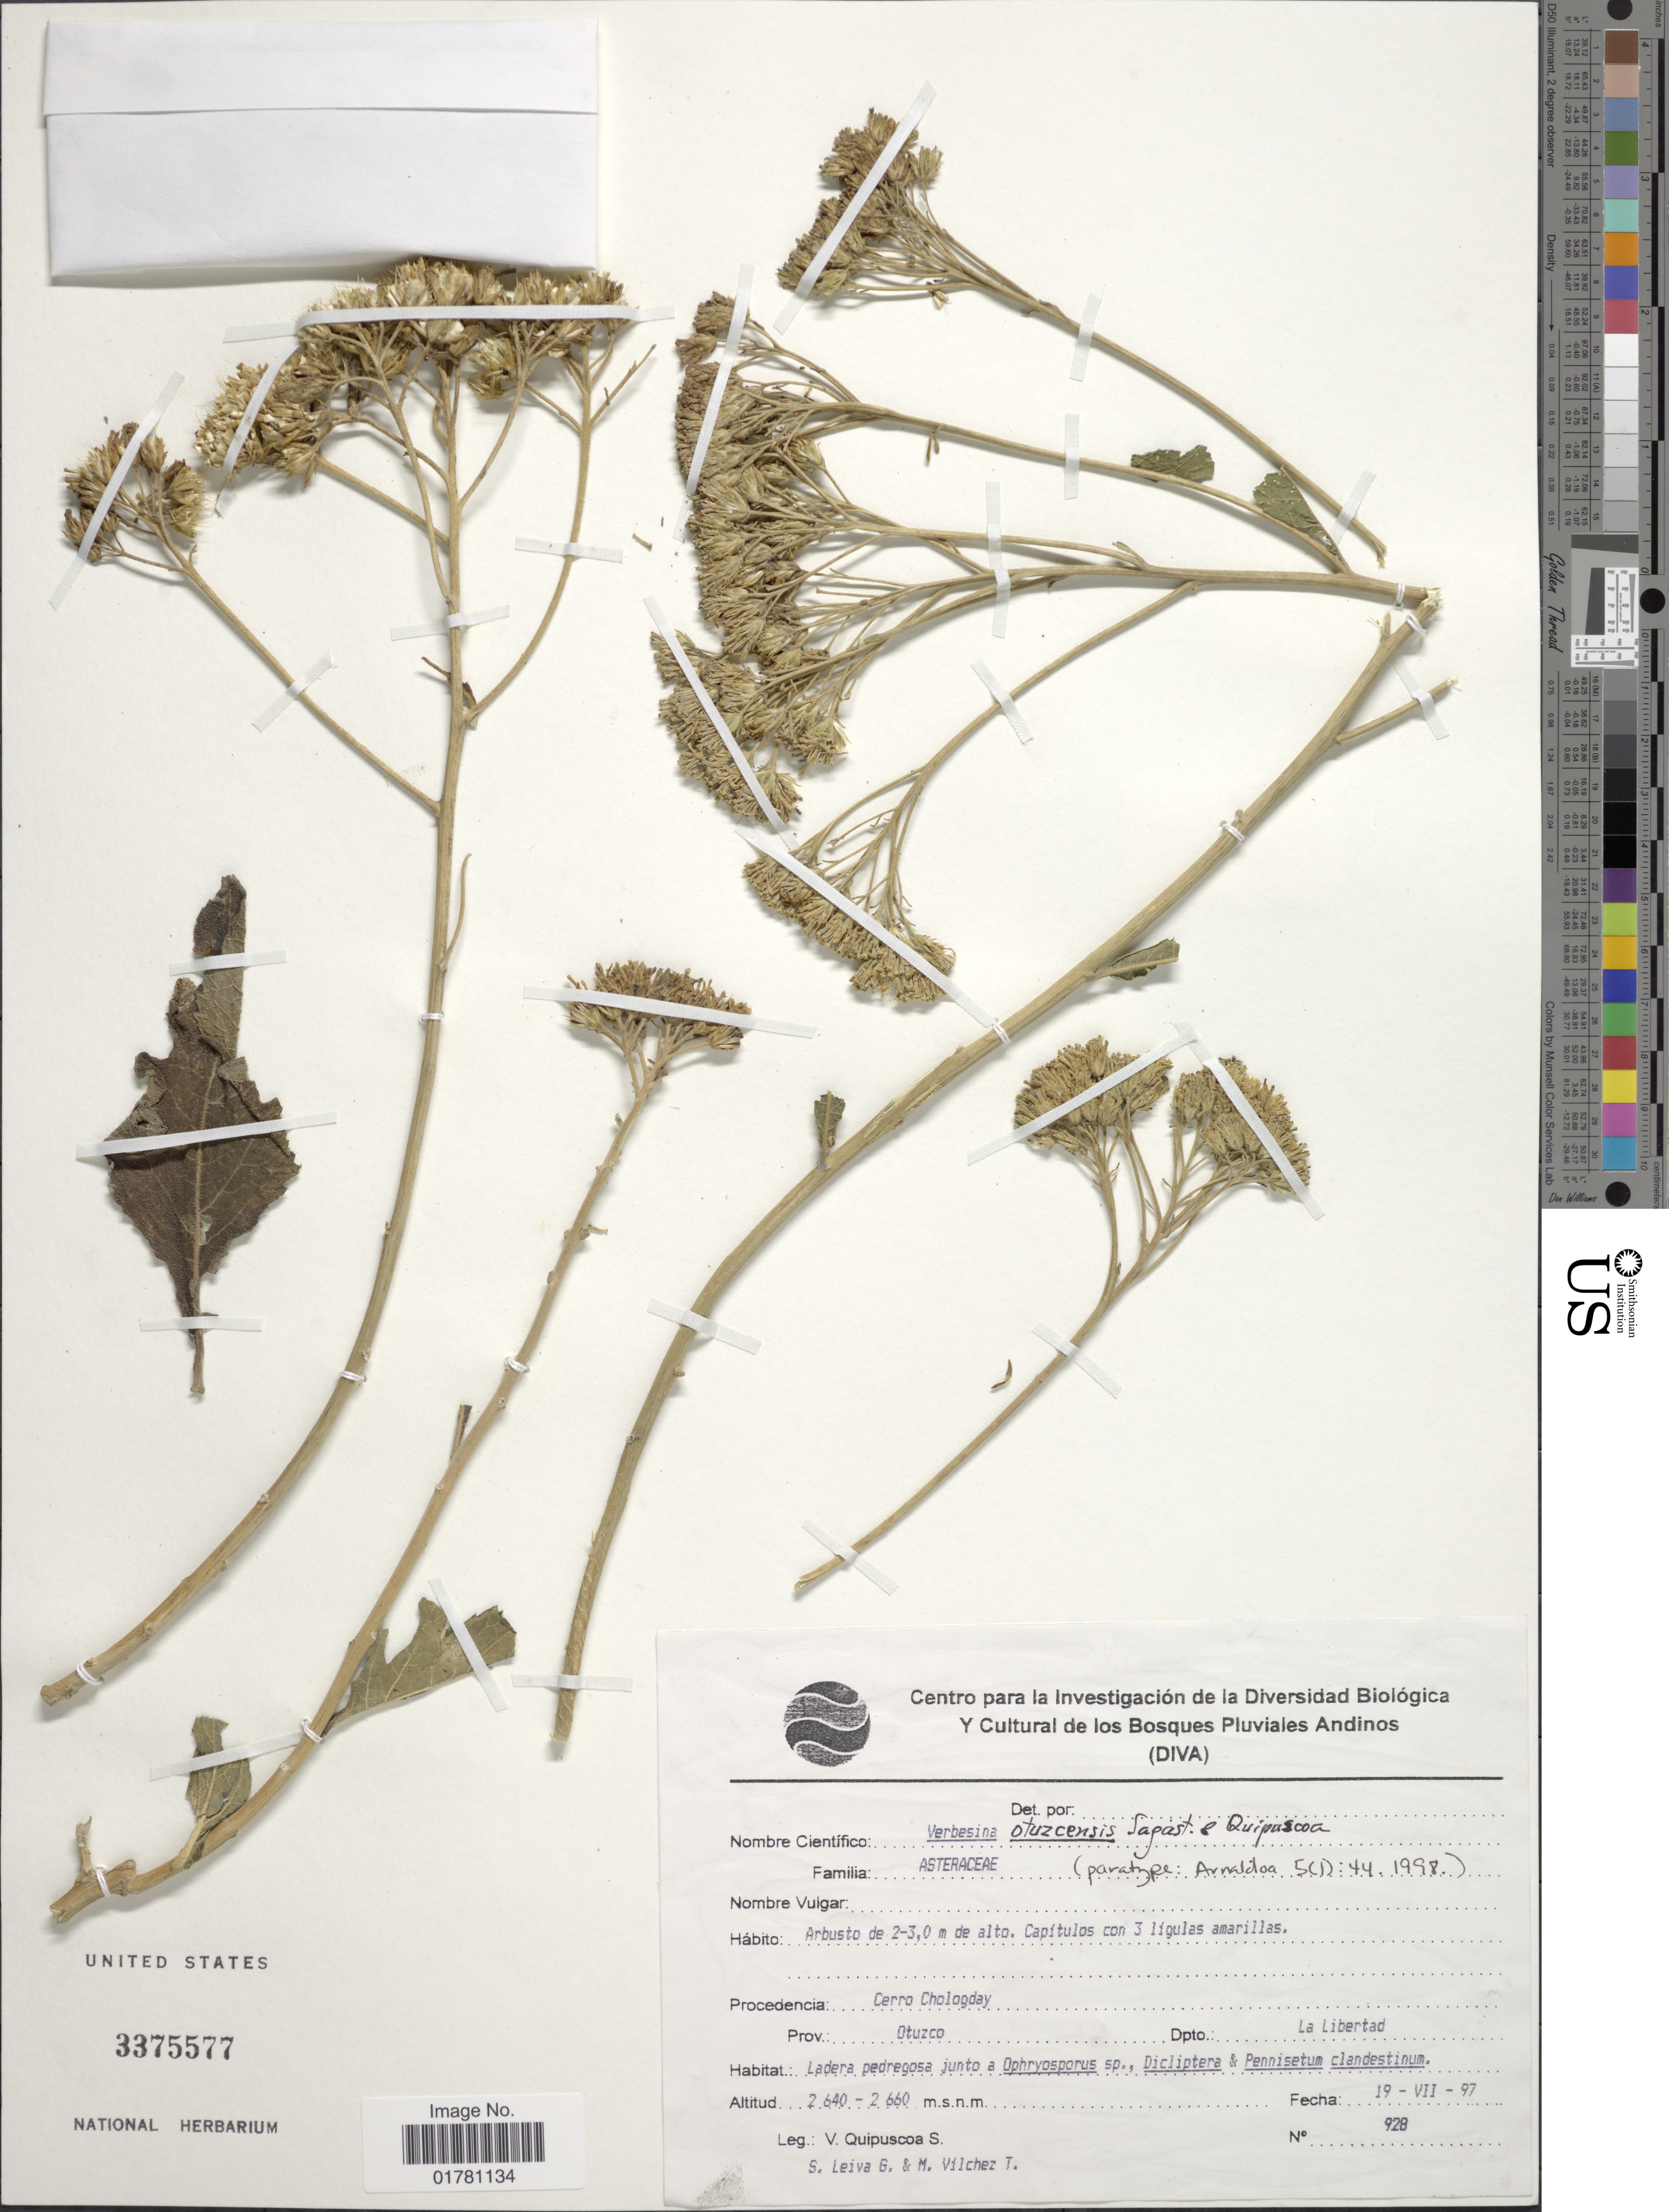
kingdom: Plantae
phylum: Tracheophyta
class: Magnoliopsida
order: Asterales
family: Asteraceae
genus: Verbesina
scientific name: Verbesina otuzcensis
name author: Sagást. & Quipuscoa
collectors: V. Quipuscoa S., S. Leiva G. & M. Vilchez T.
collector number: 928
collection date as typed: Transcribed d/m/y: 19/7/97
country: Peru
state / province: La Libertad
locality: Cerro Chologday, Prov. Otuzco, Dpto La Libertad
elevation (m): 2640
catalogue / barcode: US 3375577